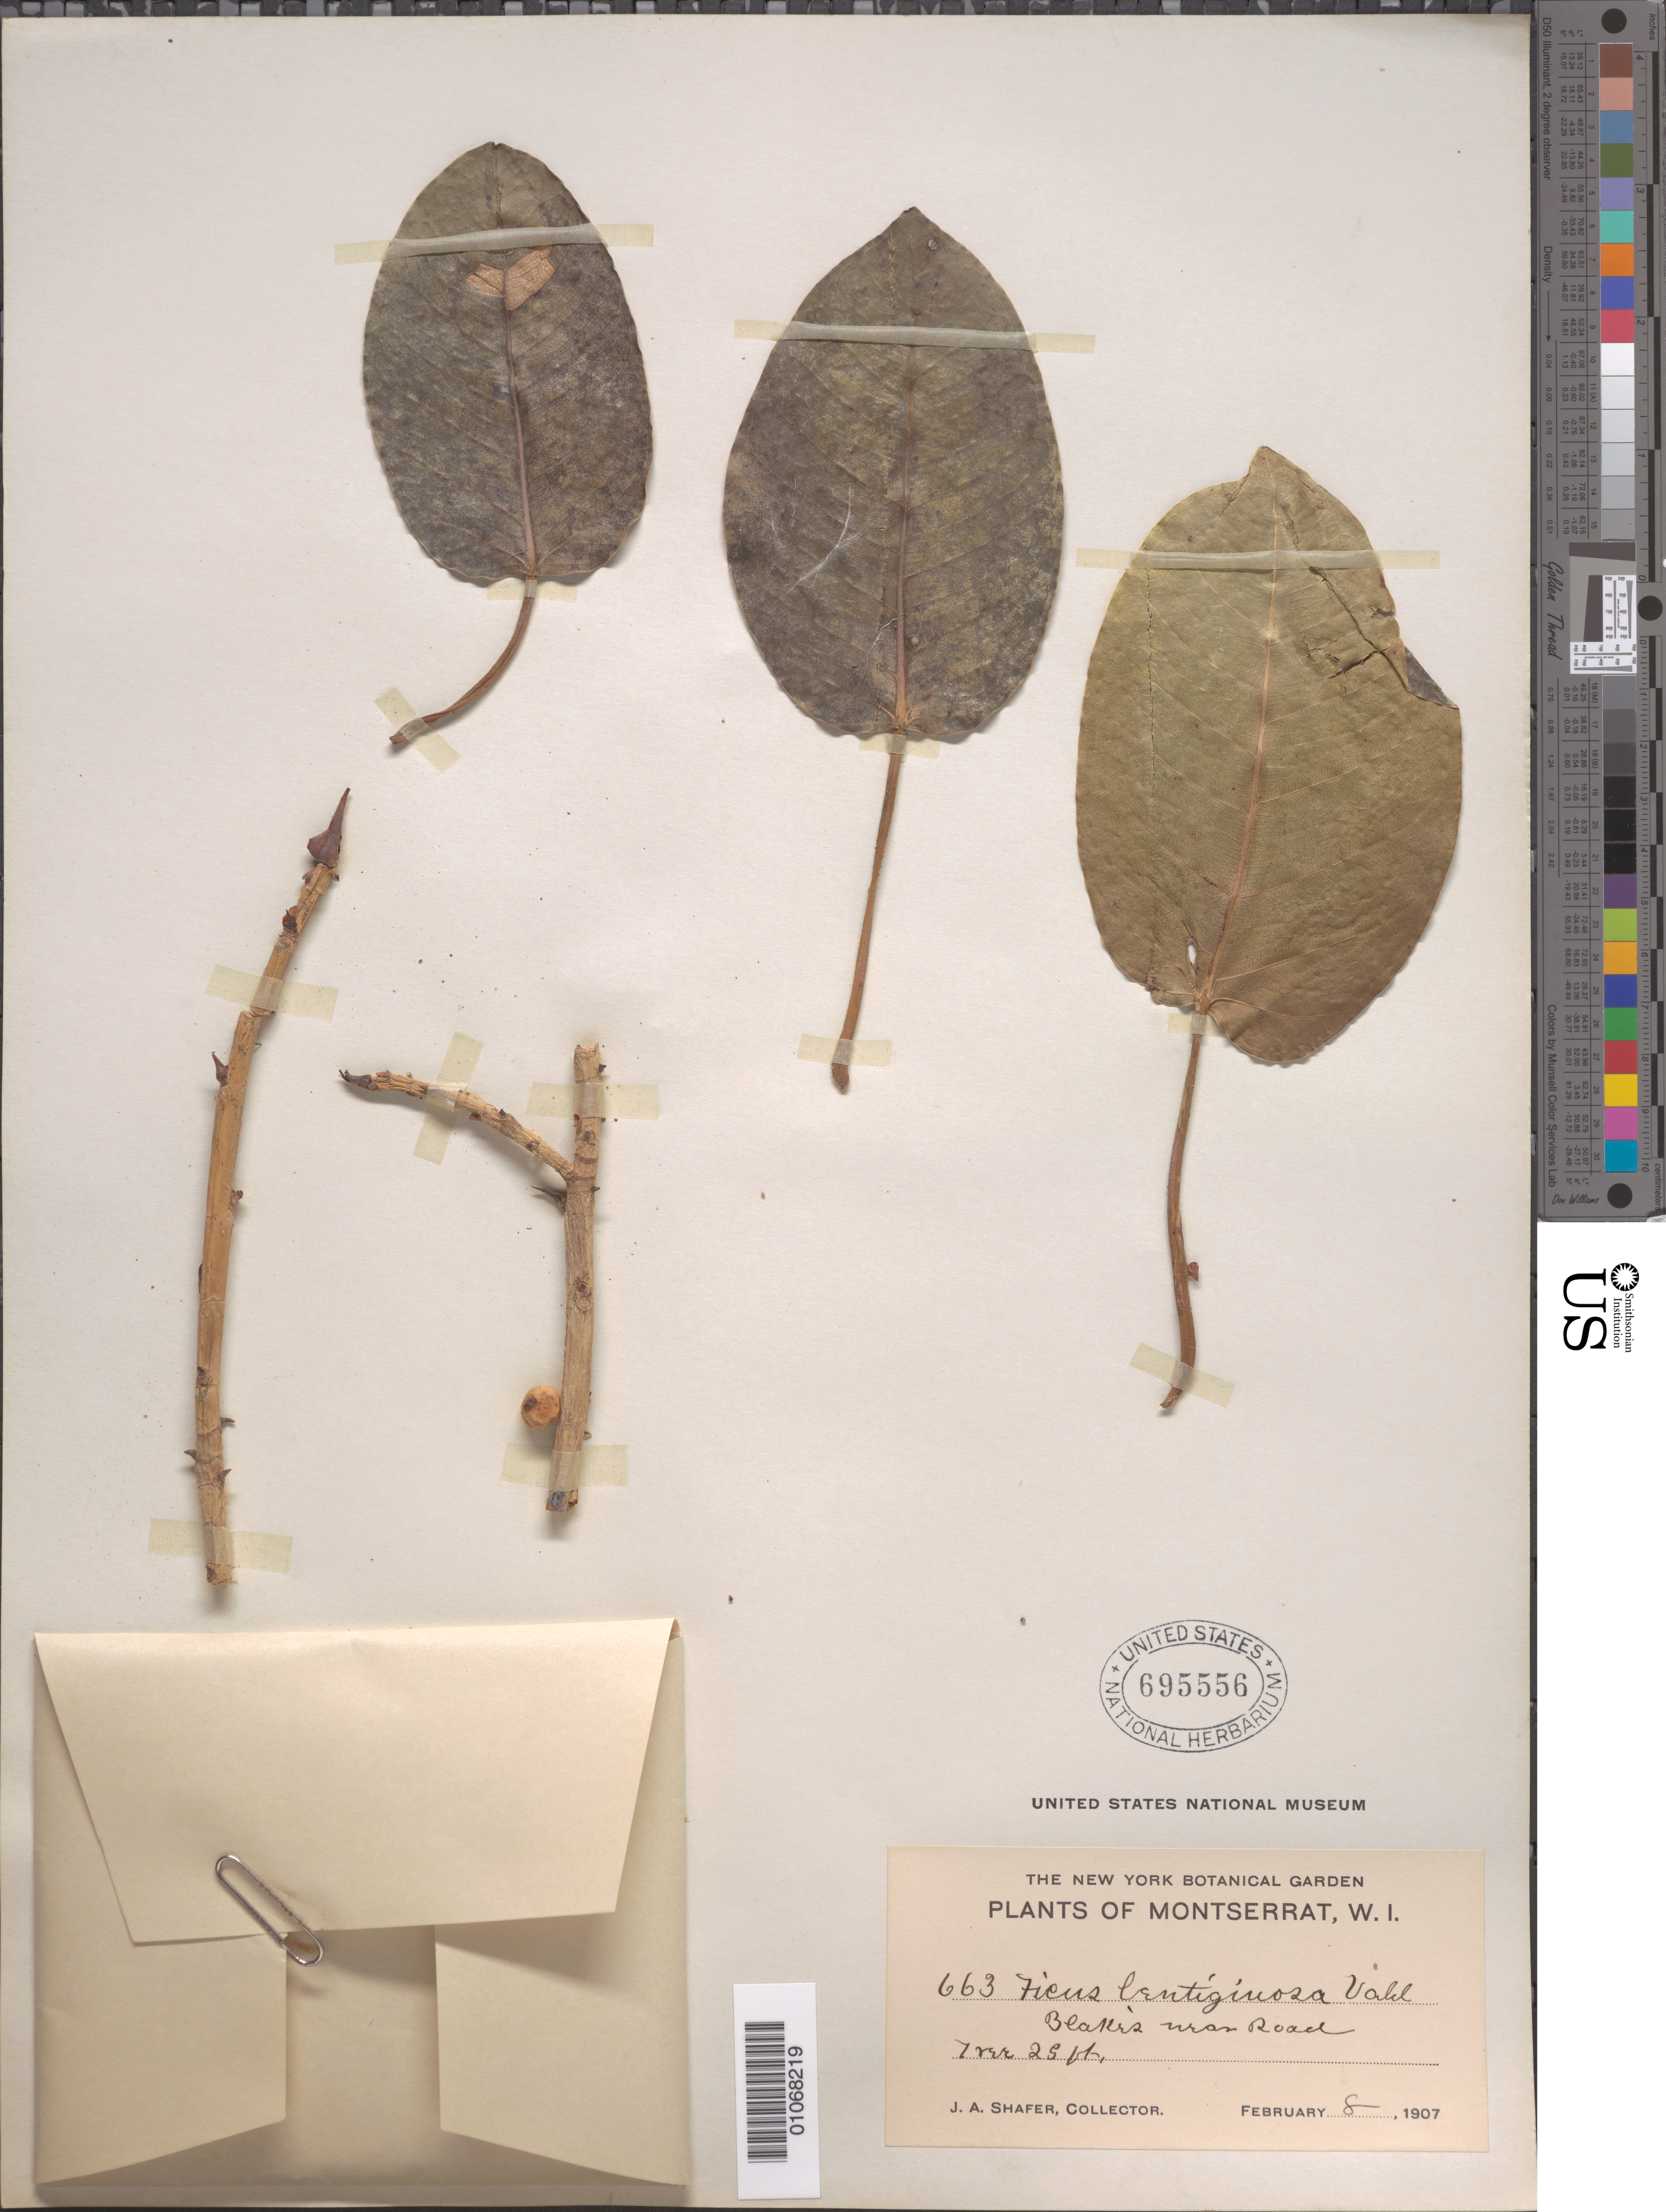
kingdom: Plantae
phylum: Tracheophyta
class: Magnoliopsida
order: Rosales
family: Moraceae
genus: Ficus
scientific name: Ficus citrifolia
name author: Mill.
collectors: J. A. Shafer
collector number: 663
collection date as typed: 08 Feb 1907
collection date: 1907-02-08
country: Montserrat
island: Montserrat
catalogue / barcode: US 695556